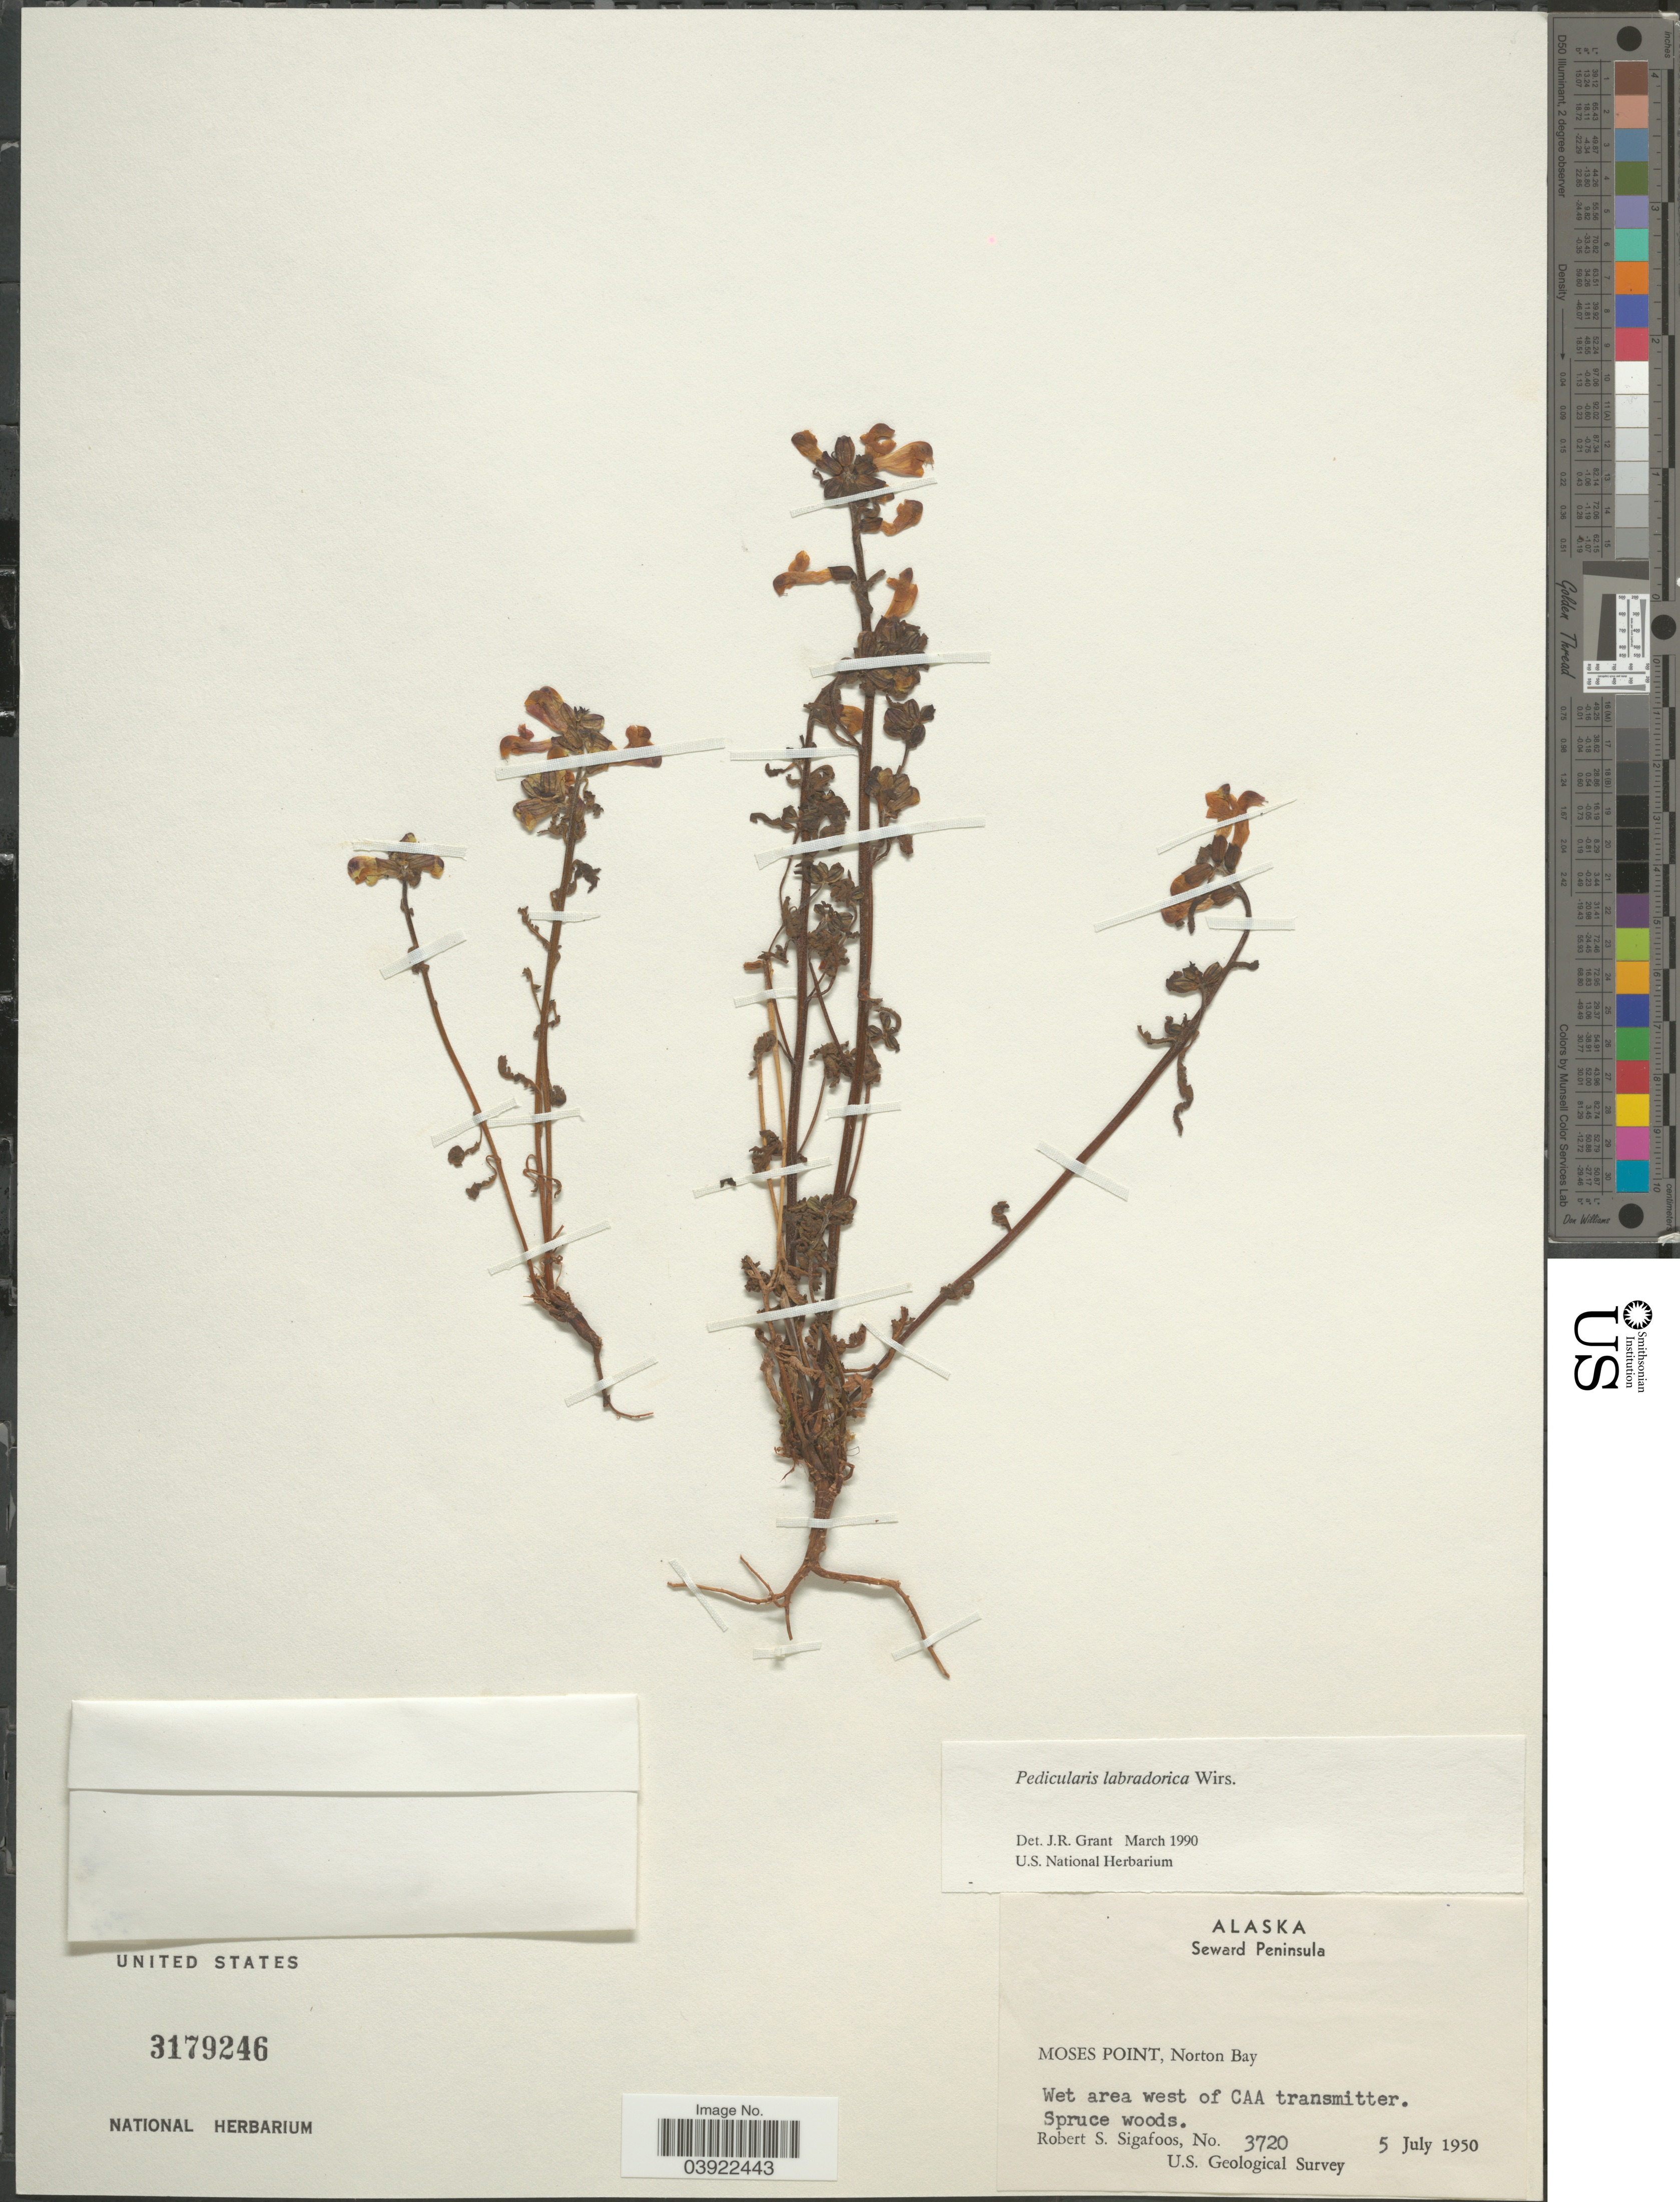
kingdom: Plantae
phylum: Tracheophyta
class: Magnoliopsida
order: Lamiales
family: Orobanchaceae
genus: Pedicularis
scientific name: Pedicularis labradorica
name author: Wirsing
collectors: R. Sigafoos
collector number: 3720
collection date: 1950-07-05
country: United States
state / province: Alaska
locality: Seward Peninsula. Moses Point, Norton Bay. West of CAA transmitter.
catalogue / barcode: US 3179246